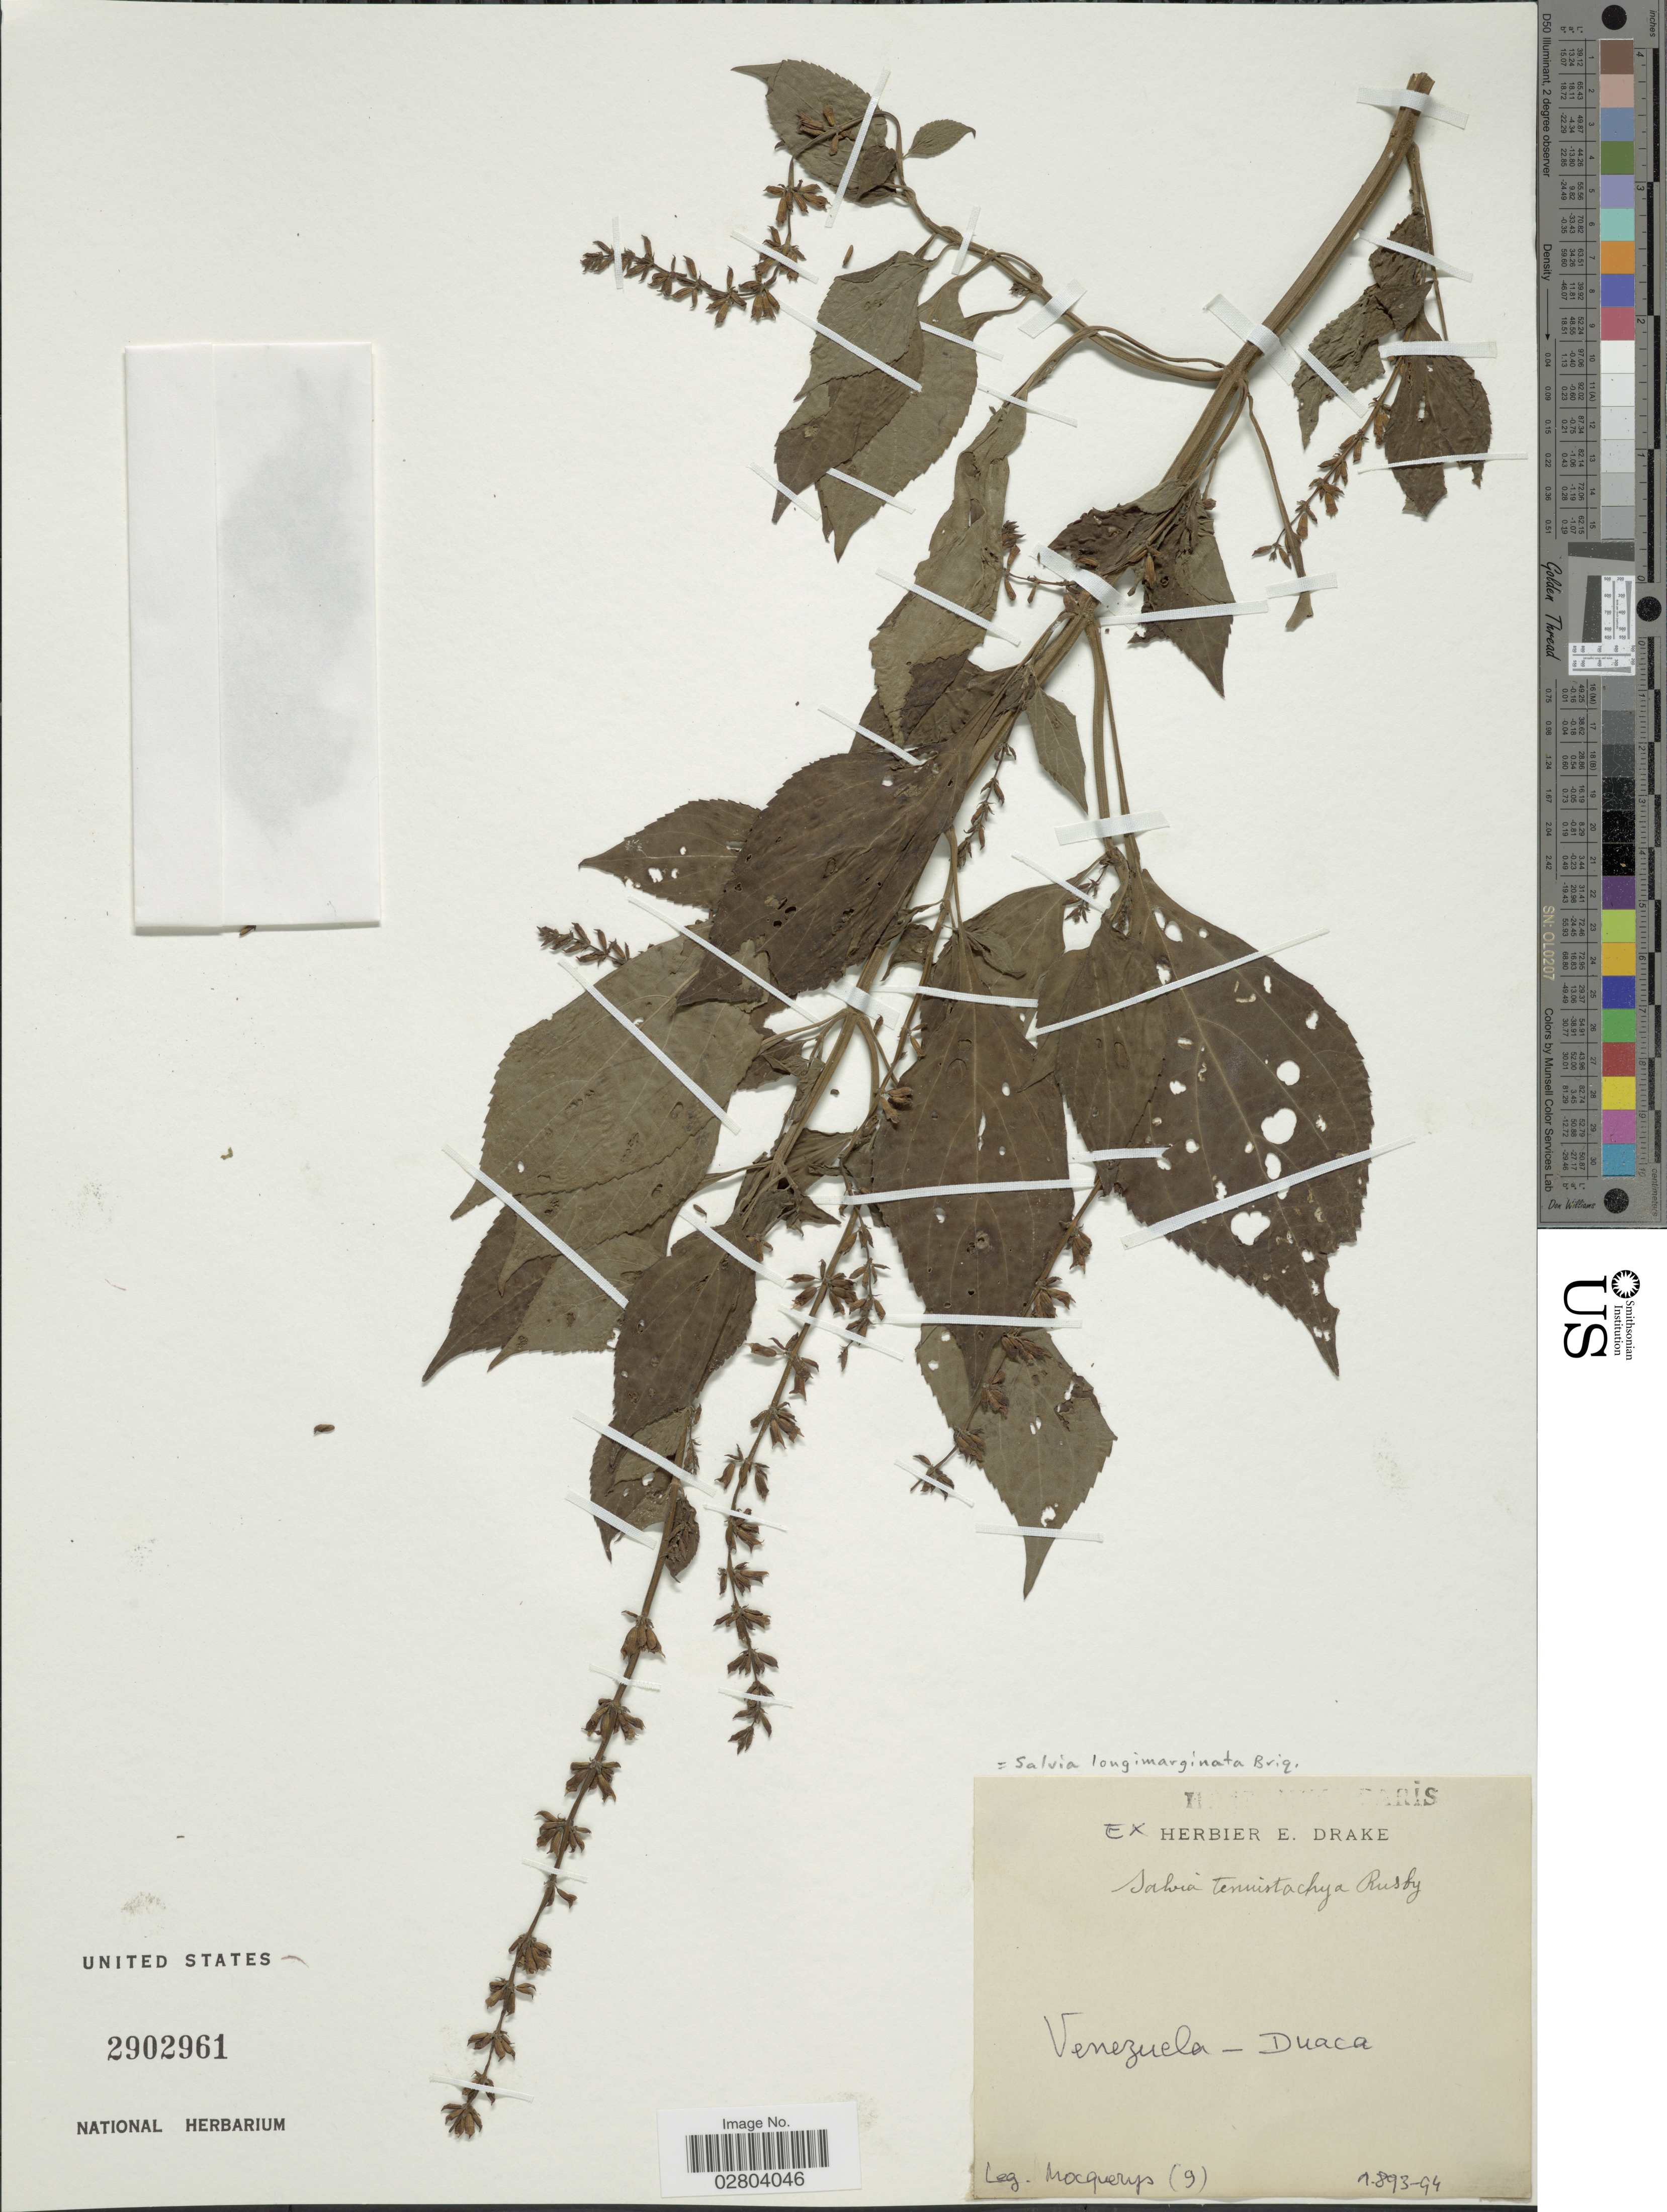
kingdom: Plantae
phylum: Tracheophyta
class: Magnoliopsida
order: Lamiales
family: Lamiaceae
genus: Salvia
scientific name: Salvia angulata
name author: Benth.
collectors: A. Mocquerys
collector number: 9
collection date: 1893/1894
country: Venezuela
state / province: Lara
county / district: Crespo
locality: Duaca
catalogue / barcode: US 2902961